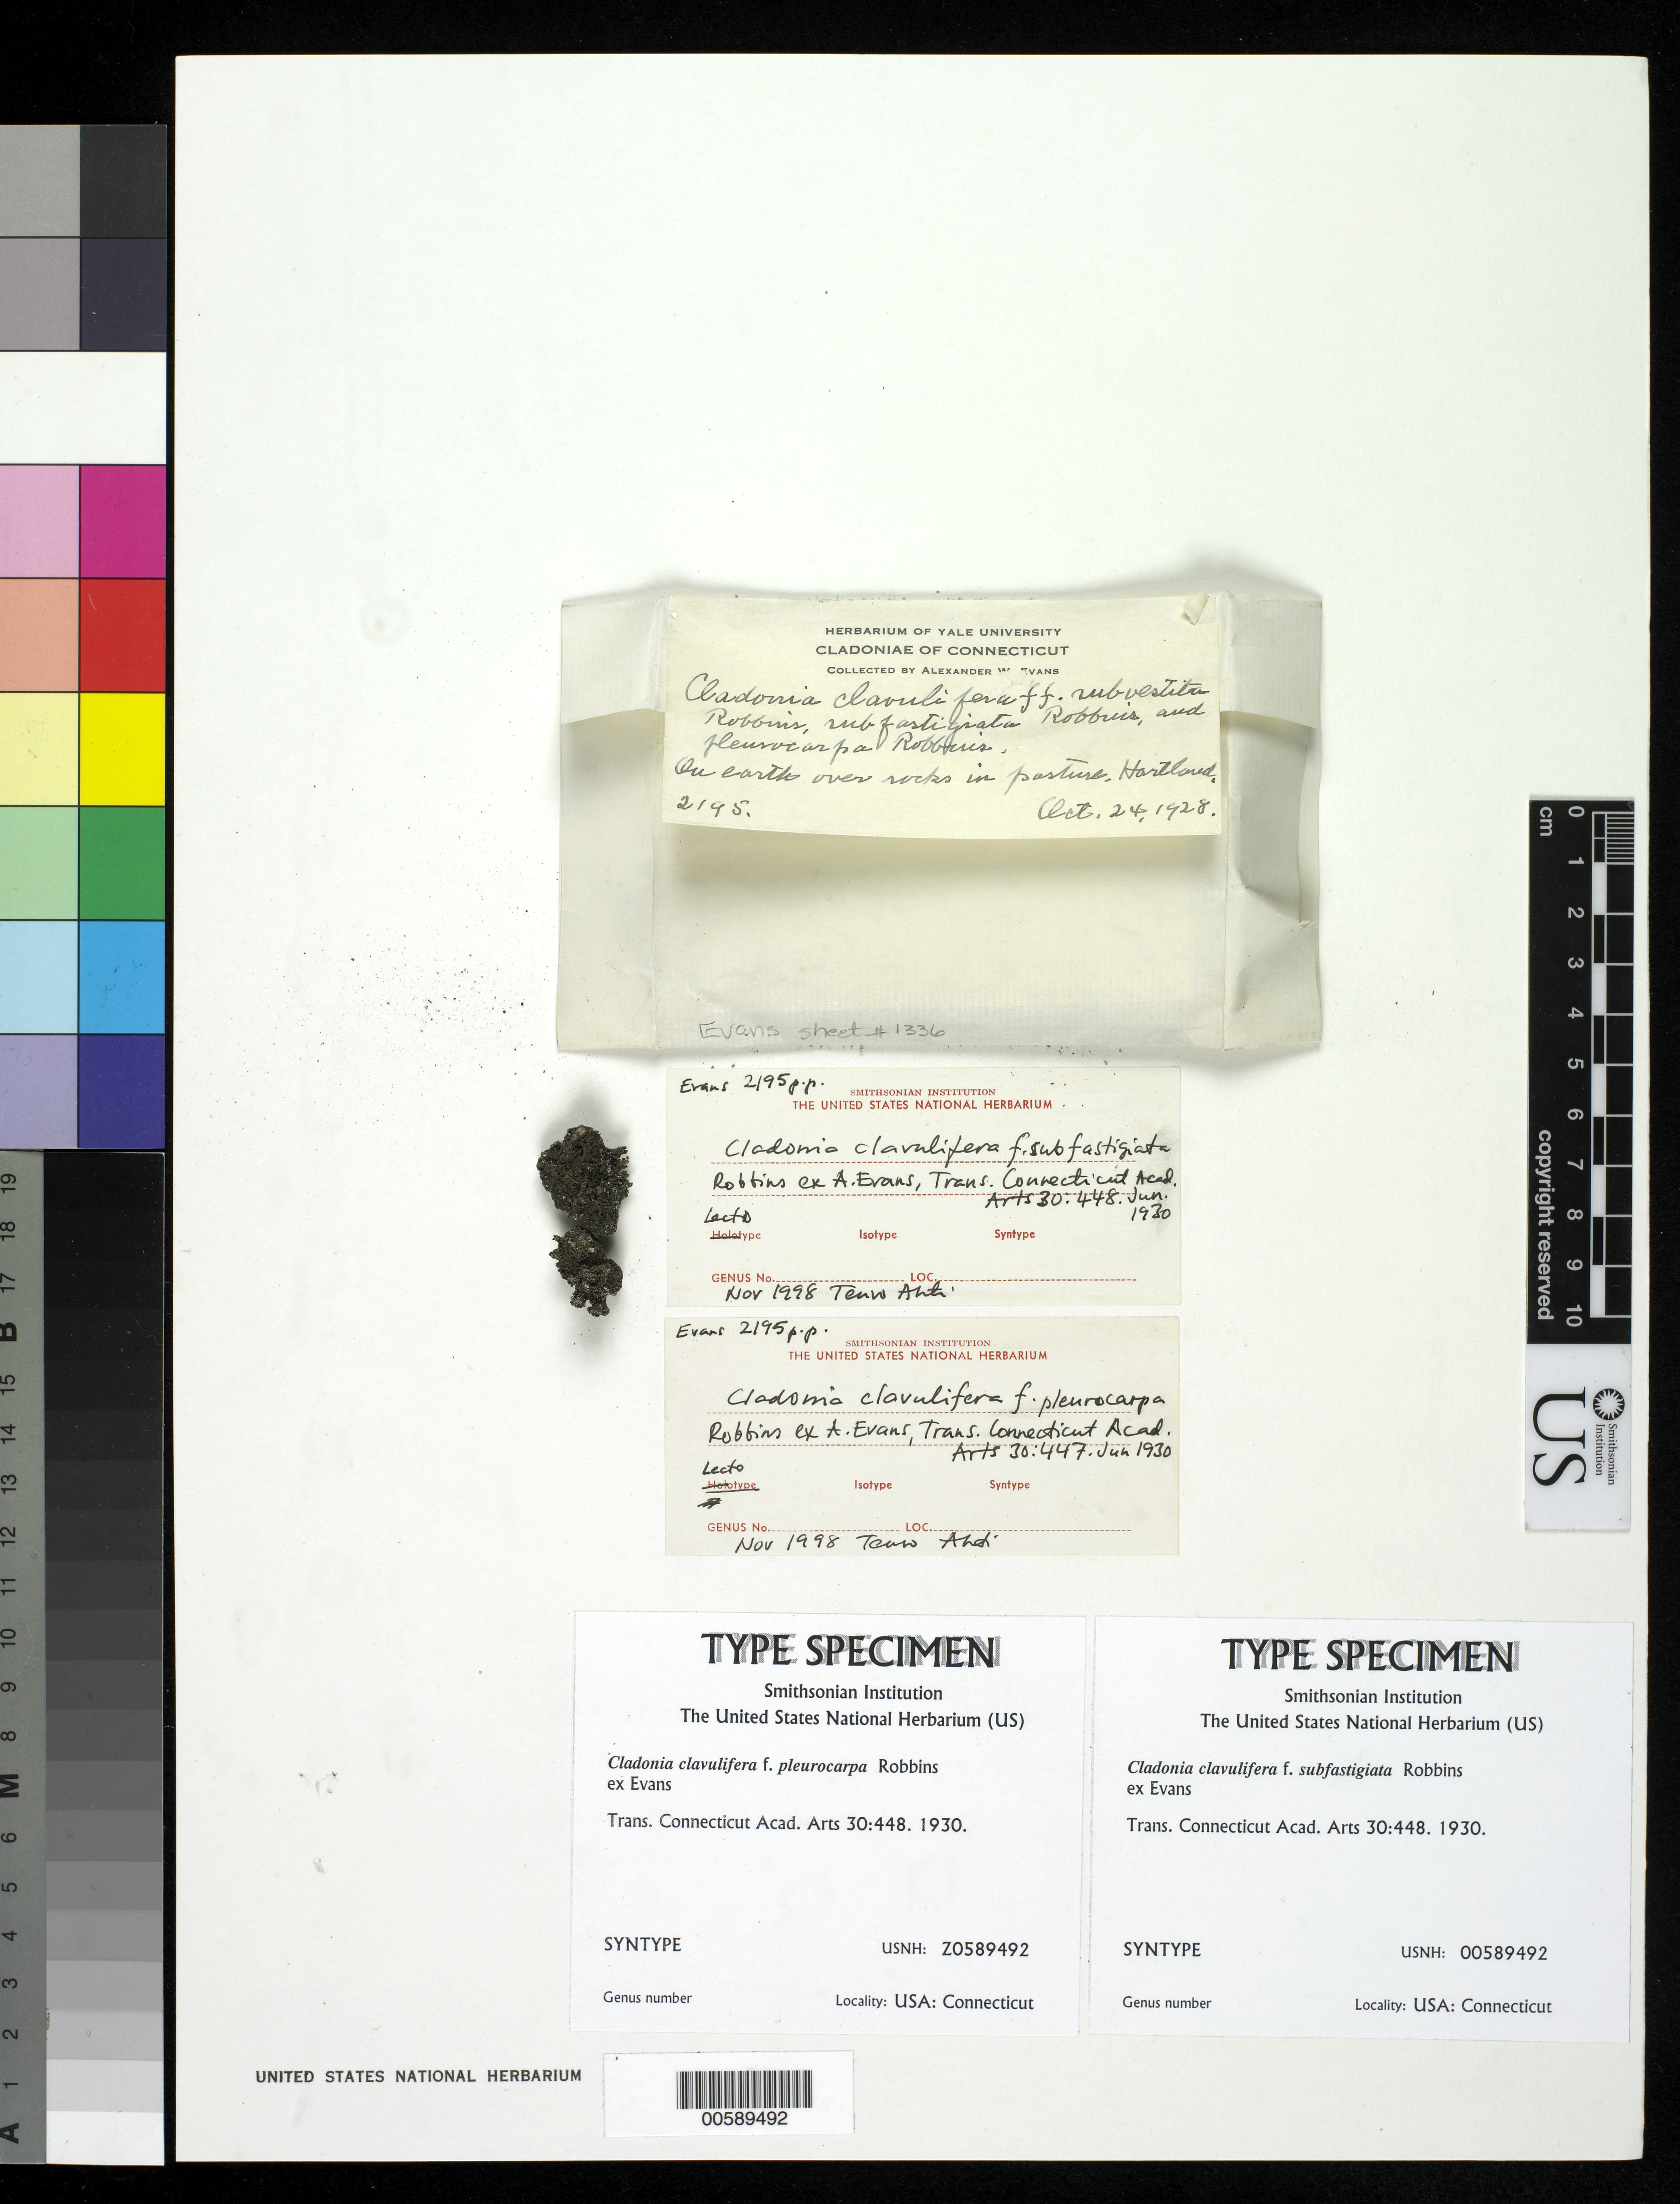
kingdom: Fungi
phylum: Ascomycota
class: Lecanoromycetes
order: Lecanorales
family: Cladoniaceae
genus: Cladonia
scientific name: Cladonia clavulifera f. pleurocarpa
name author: Robbins ex A. Evans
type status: Syntype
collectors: A. W. Evans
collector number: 2195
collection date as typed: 24 Oct 1928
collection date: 1928-10-24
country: United States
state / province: Connecticut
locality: Hartland.